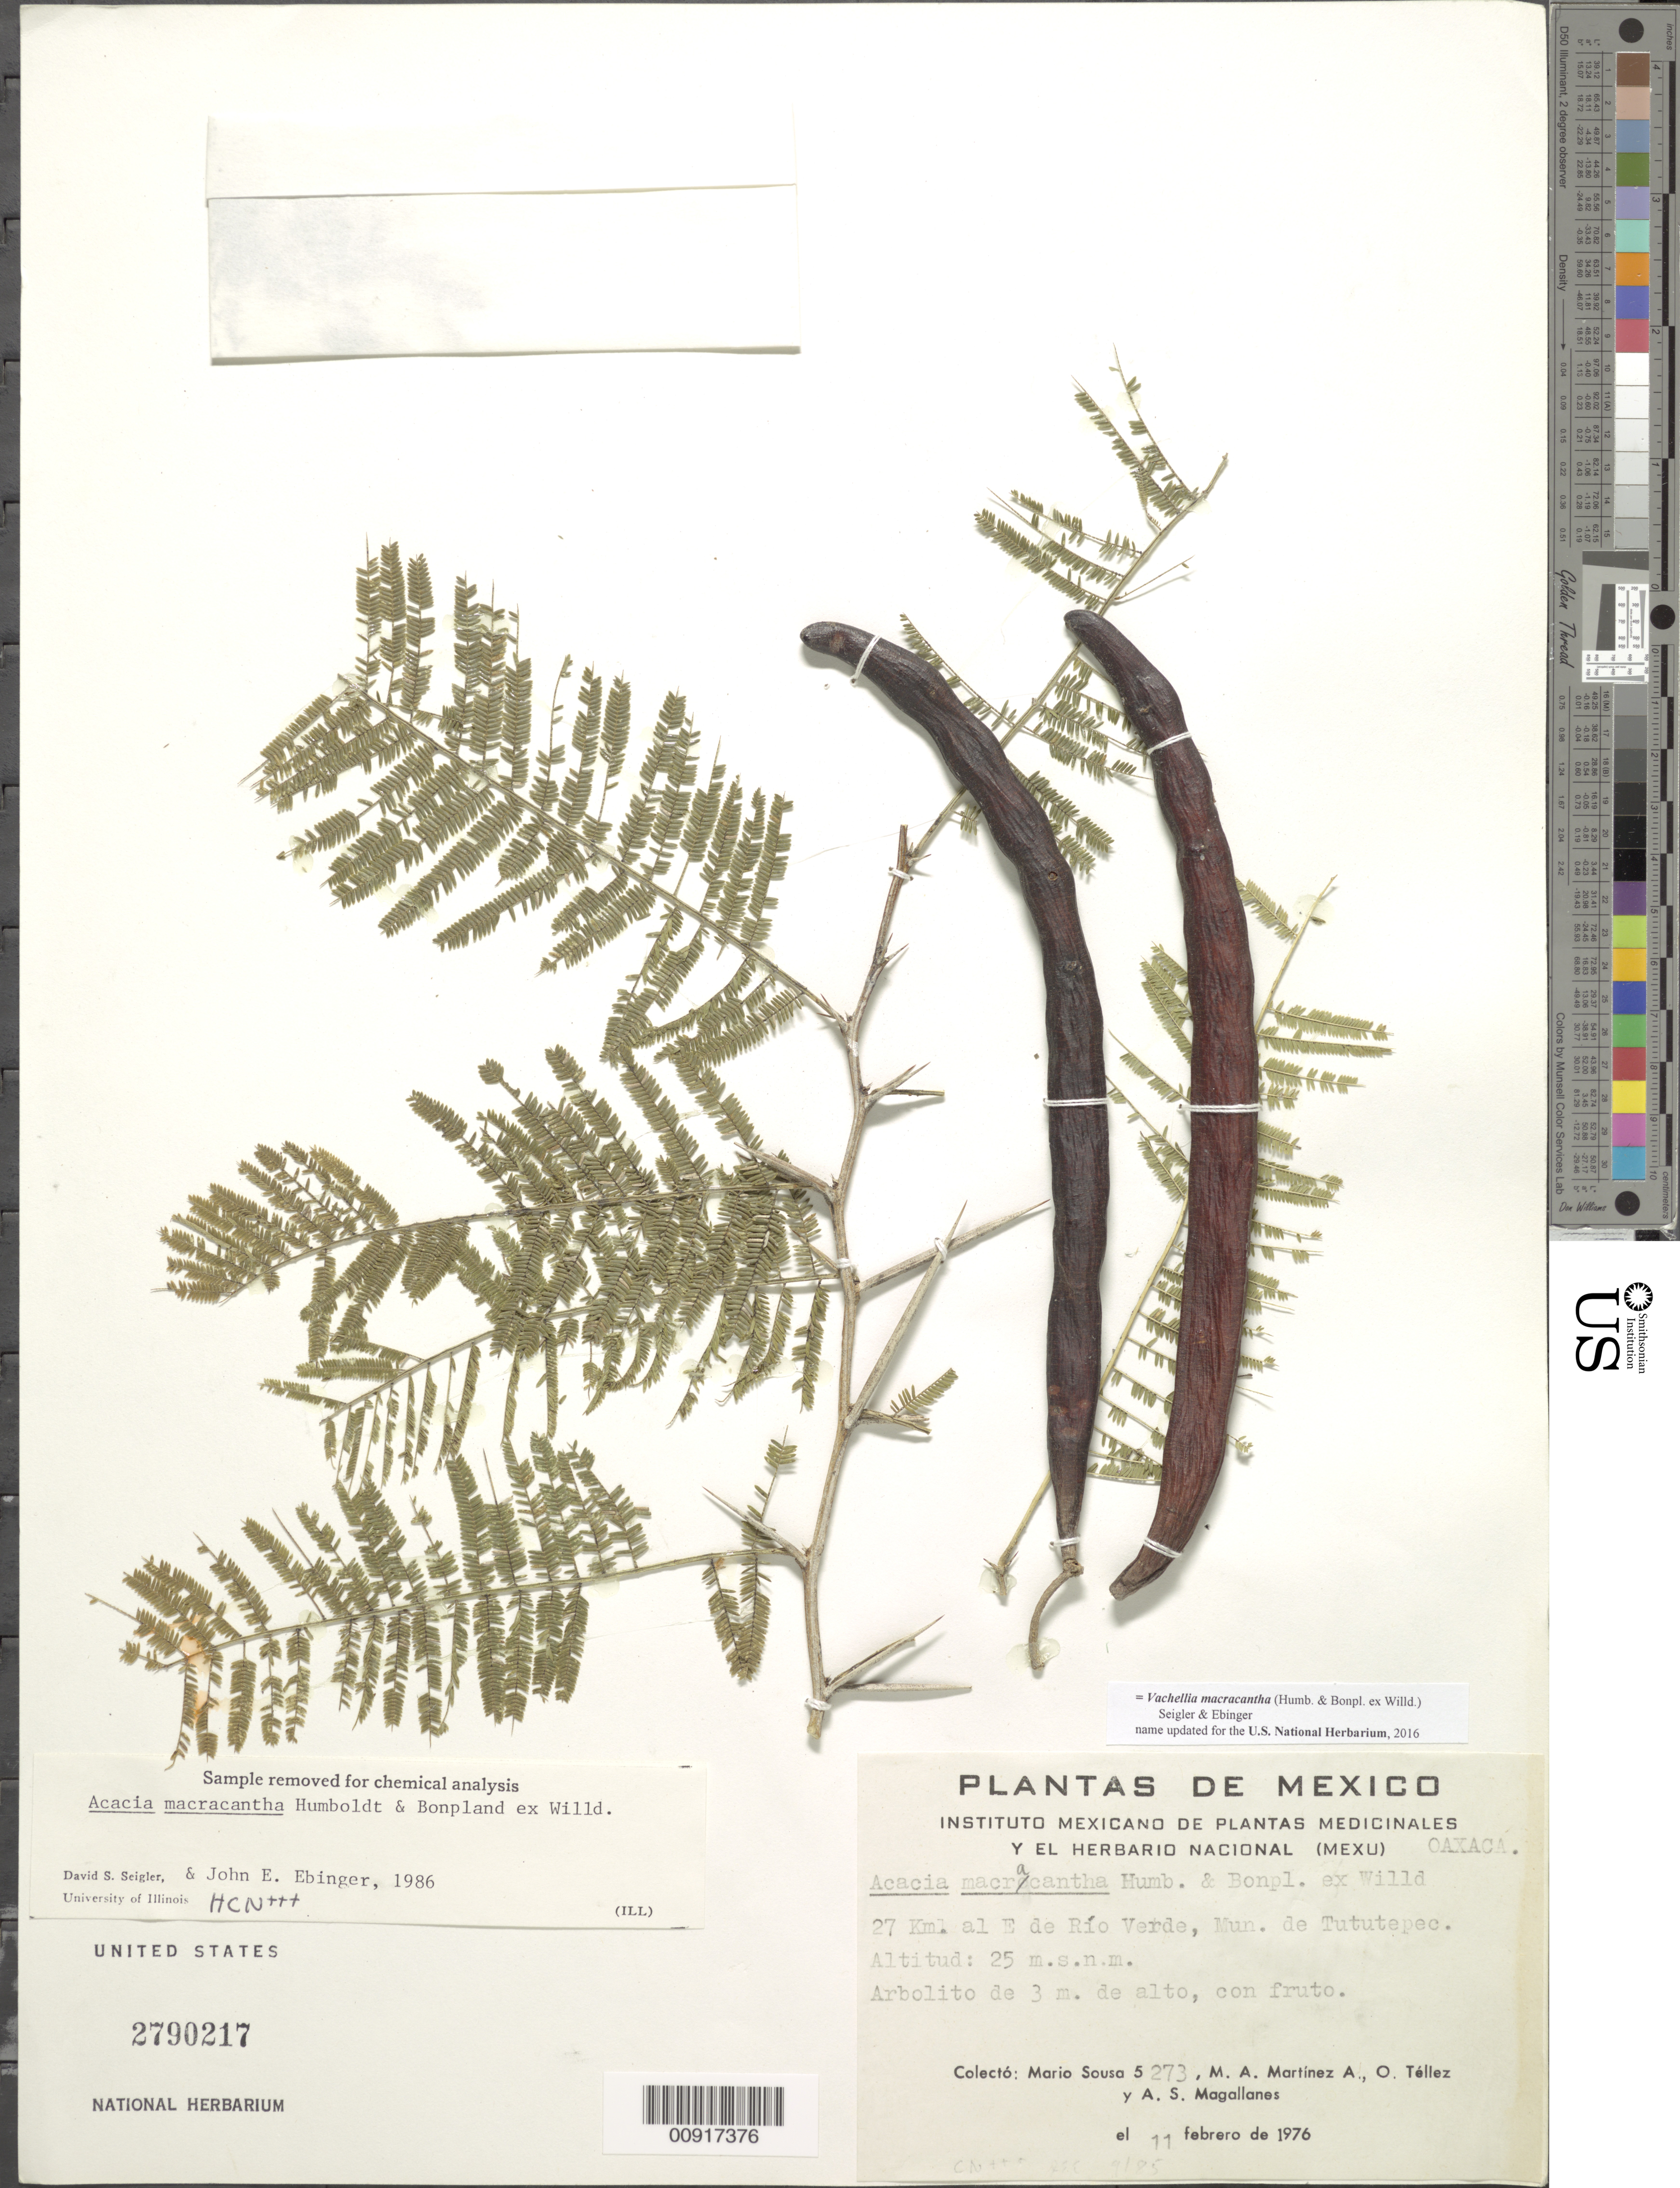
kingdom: Plantae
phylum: Tracheophyta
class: Magnoliopsida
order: Fabales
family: Fabaceae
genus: Vachellia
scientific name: Vachellia macracantha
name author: (Humb. & Bonpl. ex Willd.) Seigler & Ebinger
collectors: M. Sousa S., M. A. Martínez Alfaro, O. Téllez V. & A. Magallanes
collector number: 5273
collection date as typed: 11 Feb 1976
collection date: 1976-02-11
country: Mexico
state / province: Oaxaca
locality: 27 km. al E de Río Verde, Mun. de Tututepec.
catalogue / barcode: US 2790217